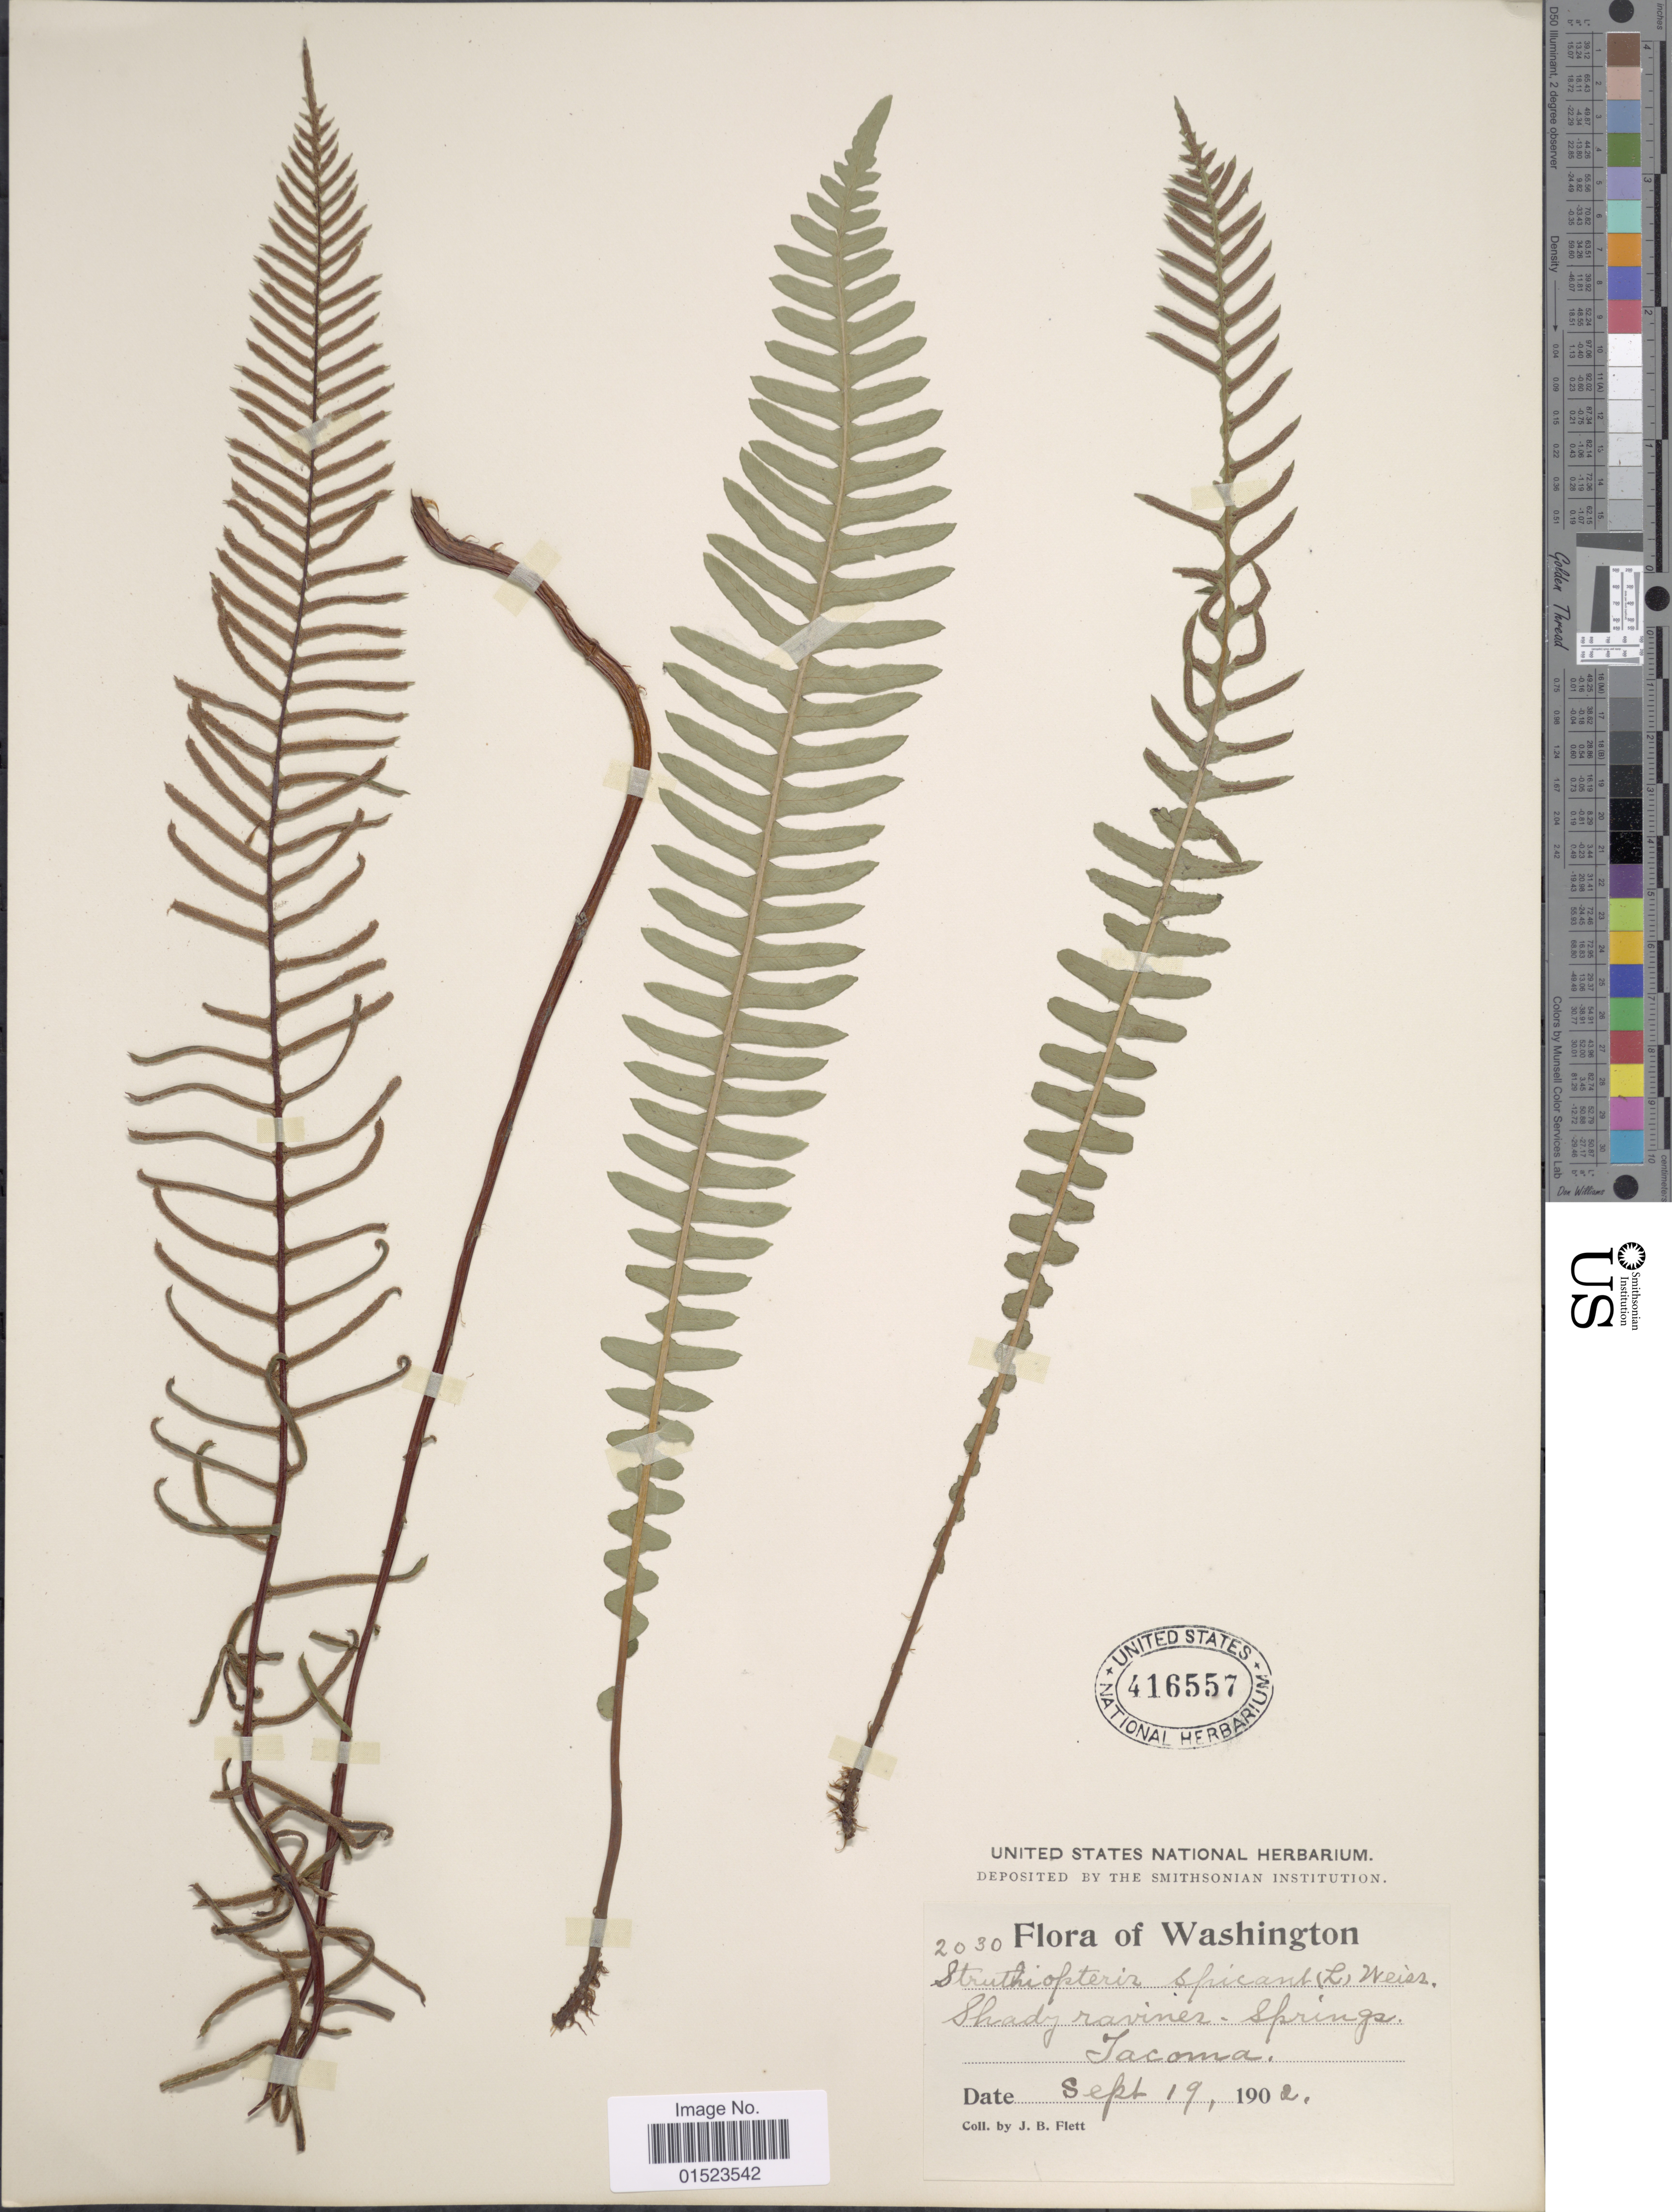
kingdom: Plantae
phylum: Tracheophyta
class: Polypodiopsida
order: Polypodiales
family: Blechnaceae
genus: Blechnum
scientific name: Blechnum spicant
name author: (L.) Sm.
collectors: J. Flett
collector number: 2030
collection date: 1902-09-19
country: United States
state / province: Washington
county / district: Pierce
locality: Tacoma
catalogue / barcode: US 416557